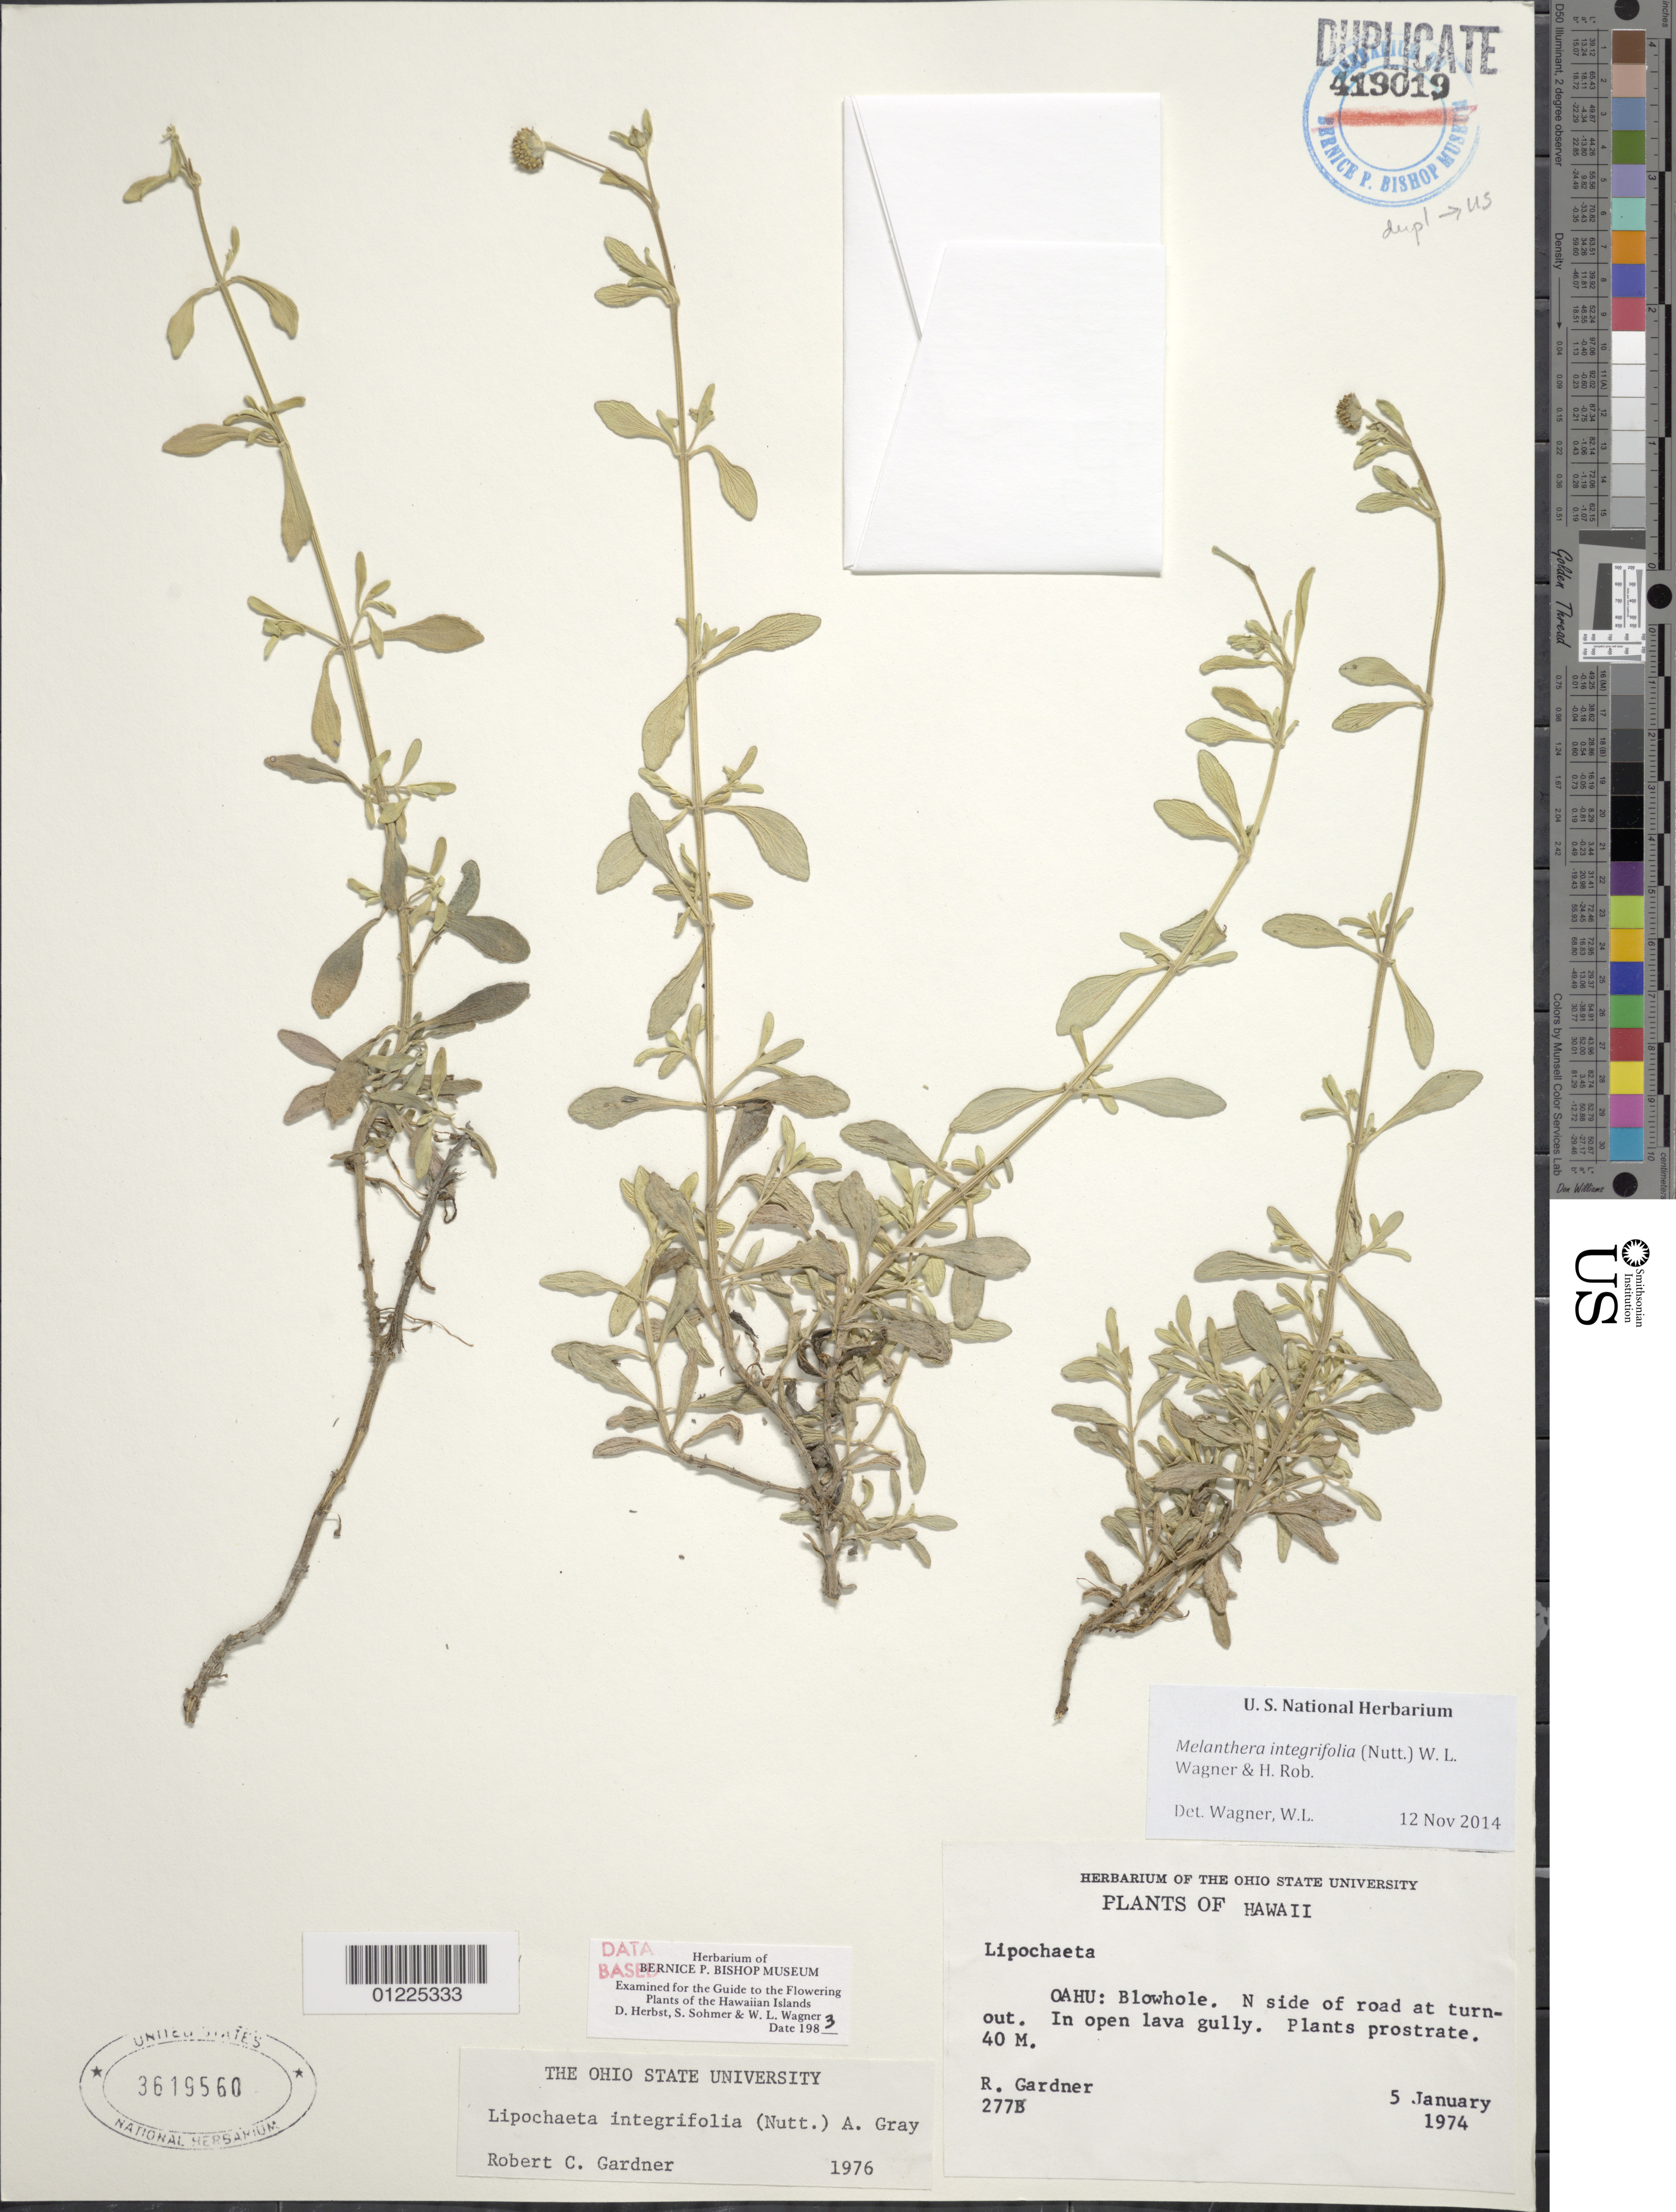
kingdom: Plantae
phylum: Tracheophyta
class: Magnoliopsida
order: Asterales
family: Asteraceae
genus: Wollastonia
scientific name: Wollastonia integrifolia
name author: (Nutt.) Orchard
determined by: Wagner, W. L., (BOT), Smithsonian Institution - National Museum of Natural History (UNITED STATES)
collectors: R. C. Gardner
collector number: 277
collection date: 1974-01-05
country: United States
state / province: Hawaii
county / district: Honolulu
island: Oahu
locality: Blowhole, N side of road at turnout. In open lava gully.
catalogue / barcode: US 3619560